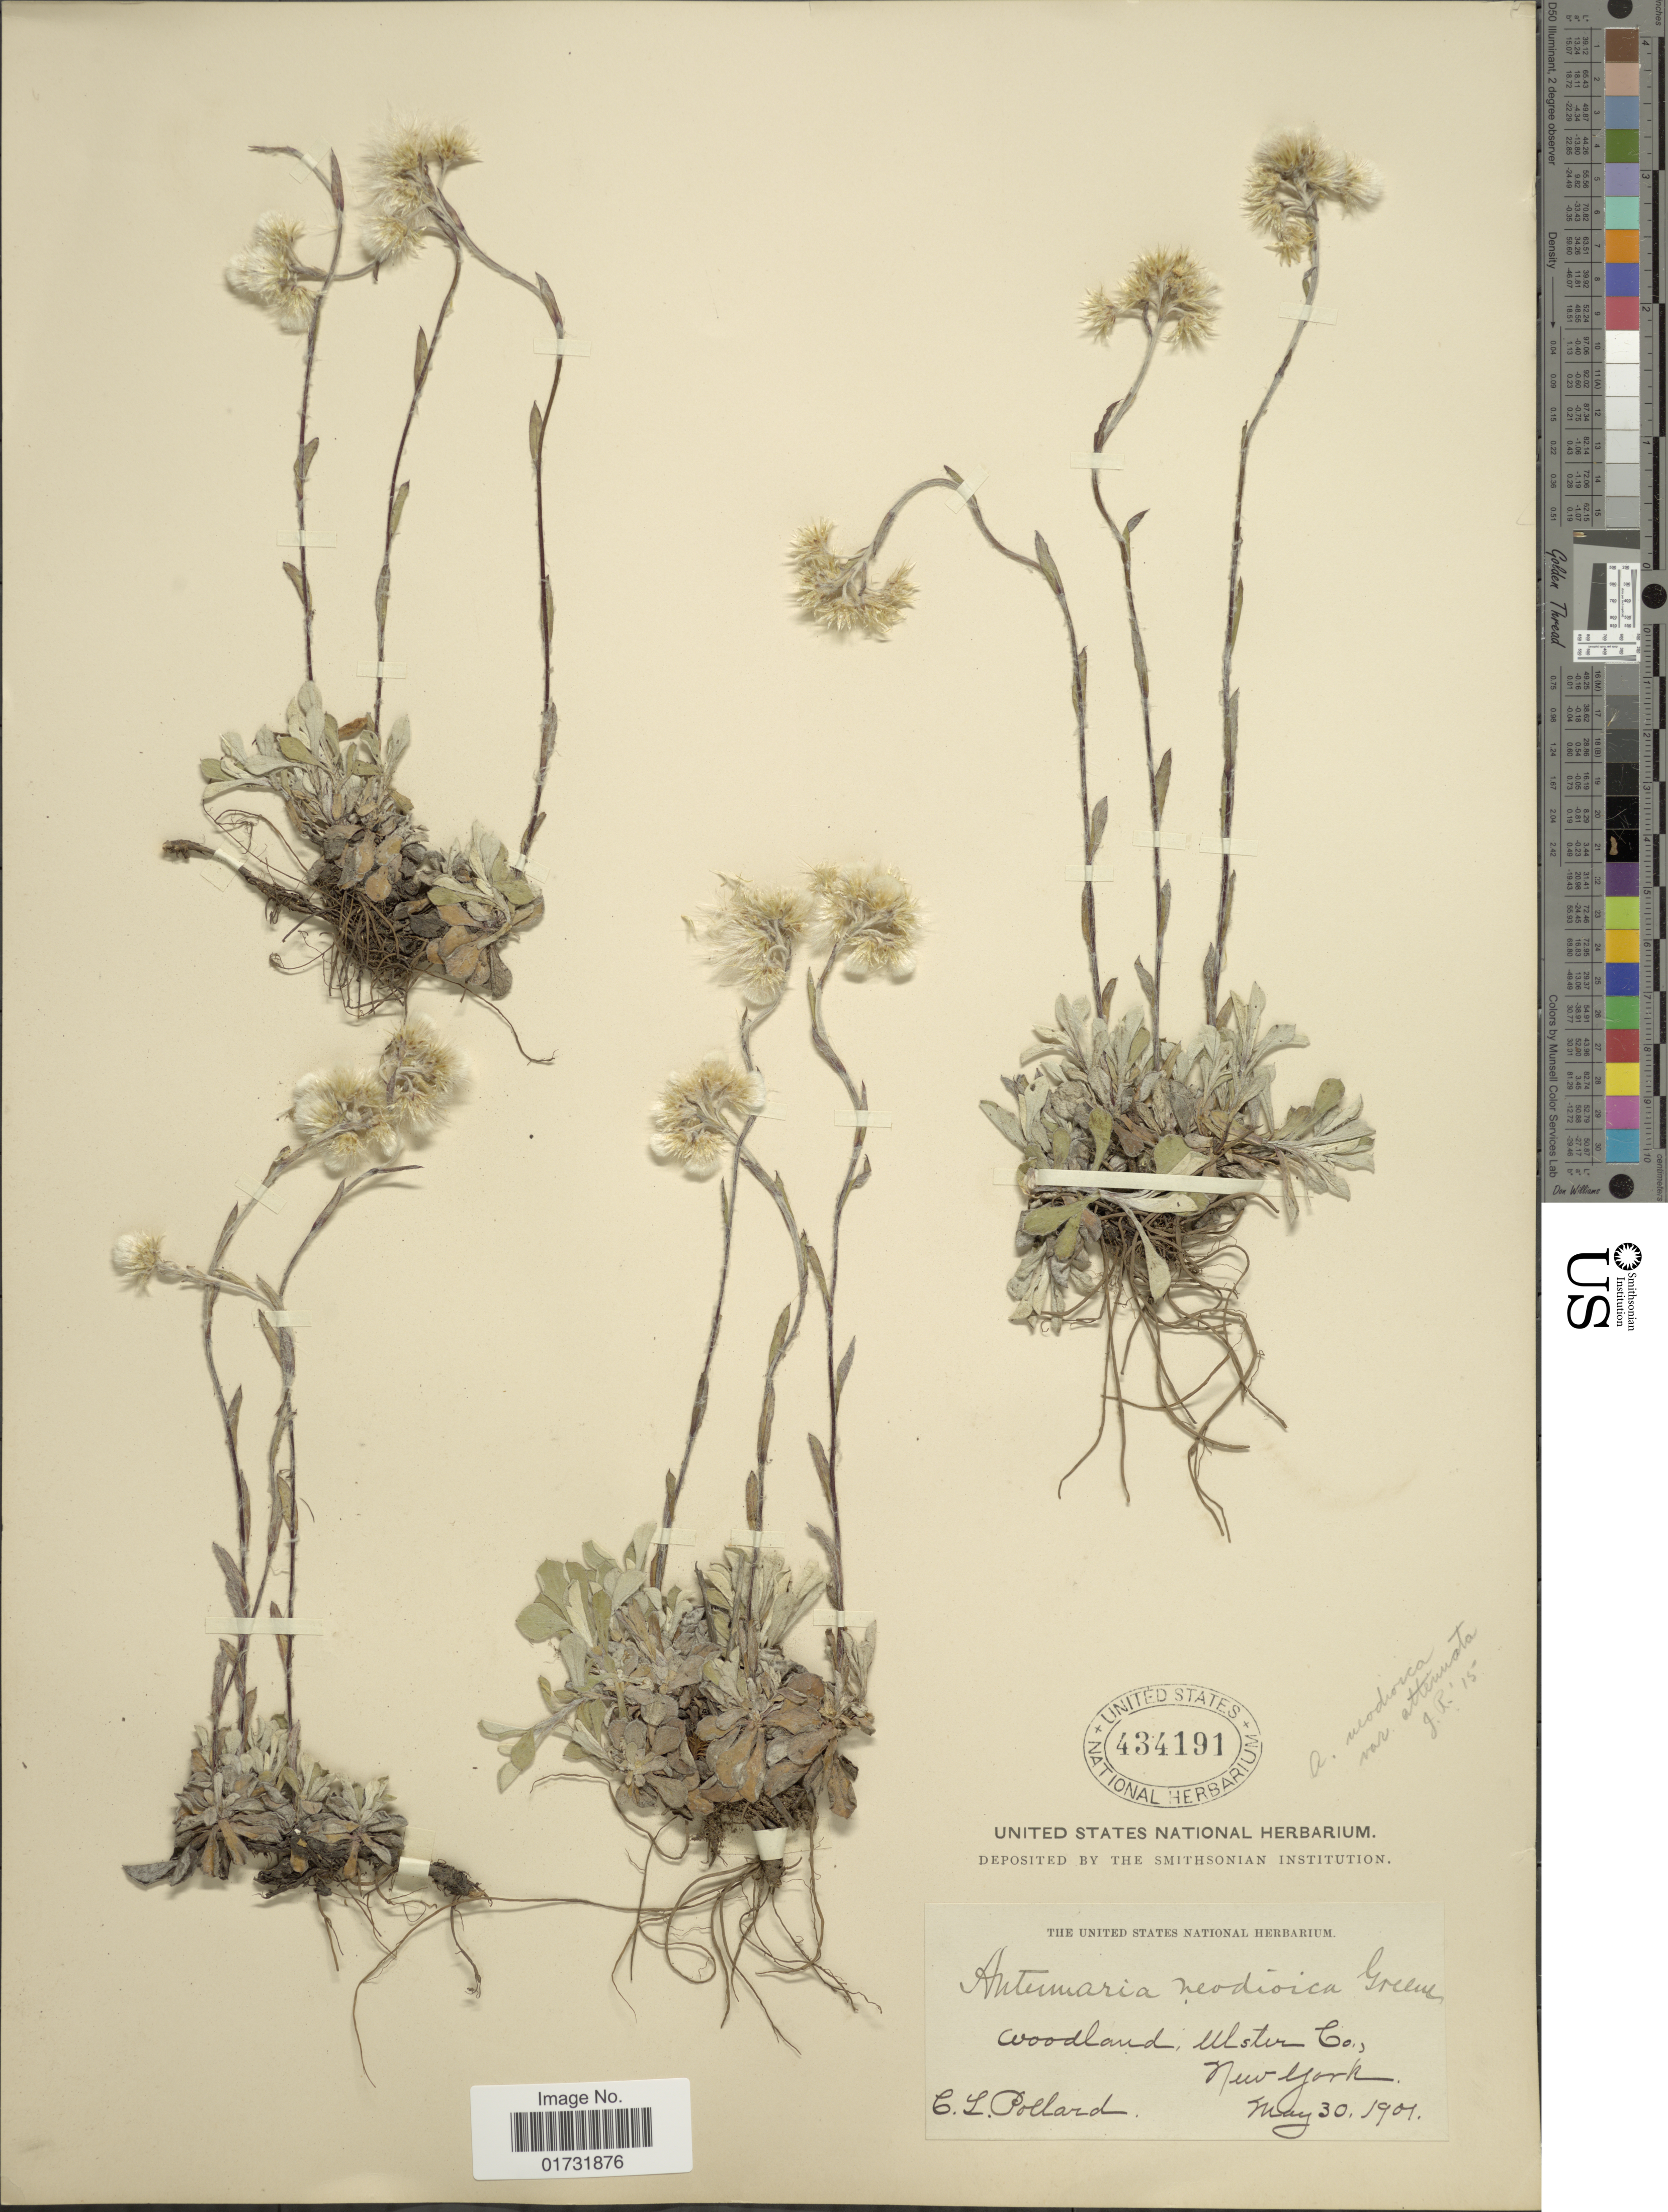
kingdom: Plantae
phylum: Tracheophyta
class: Magnoliopsida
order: Asterales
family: Asteraceae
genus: Antennaria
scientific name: Antennaria neodioica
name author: Greene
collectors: C. L. Pollard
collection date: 1901-05-30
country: United States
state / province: New York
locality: Woodland, Ulster Co.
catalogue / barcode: US 434191